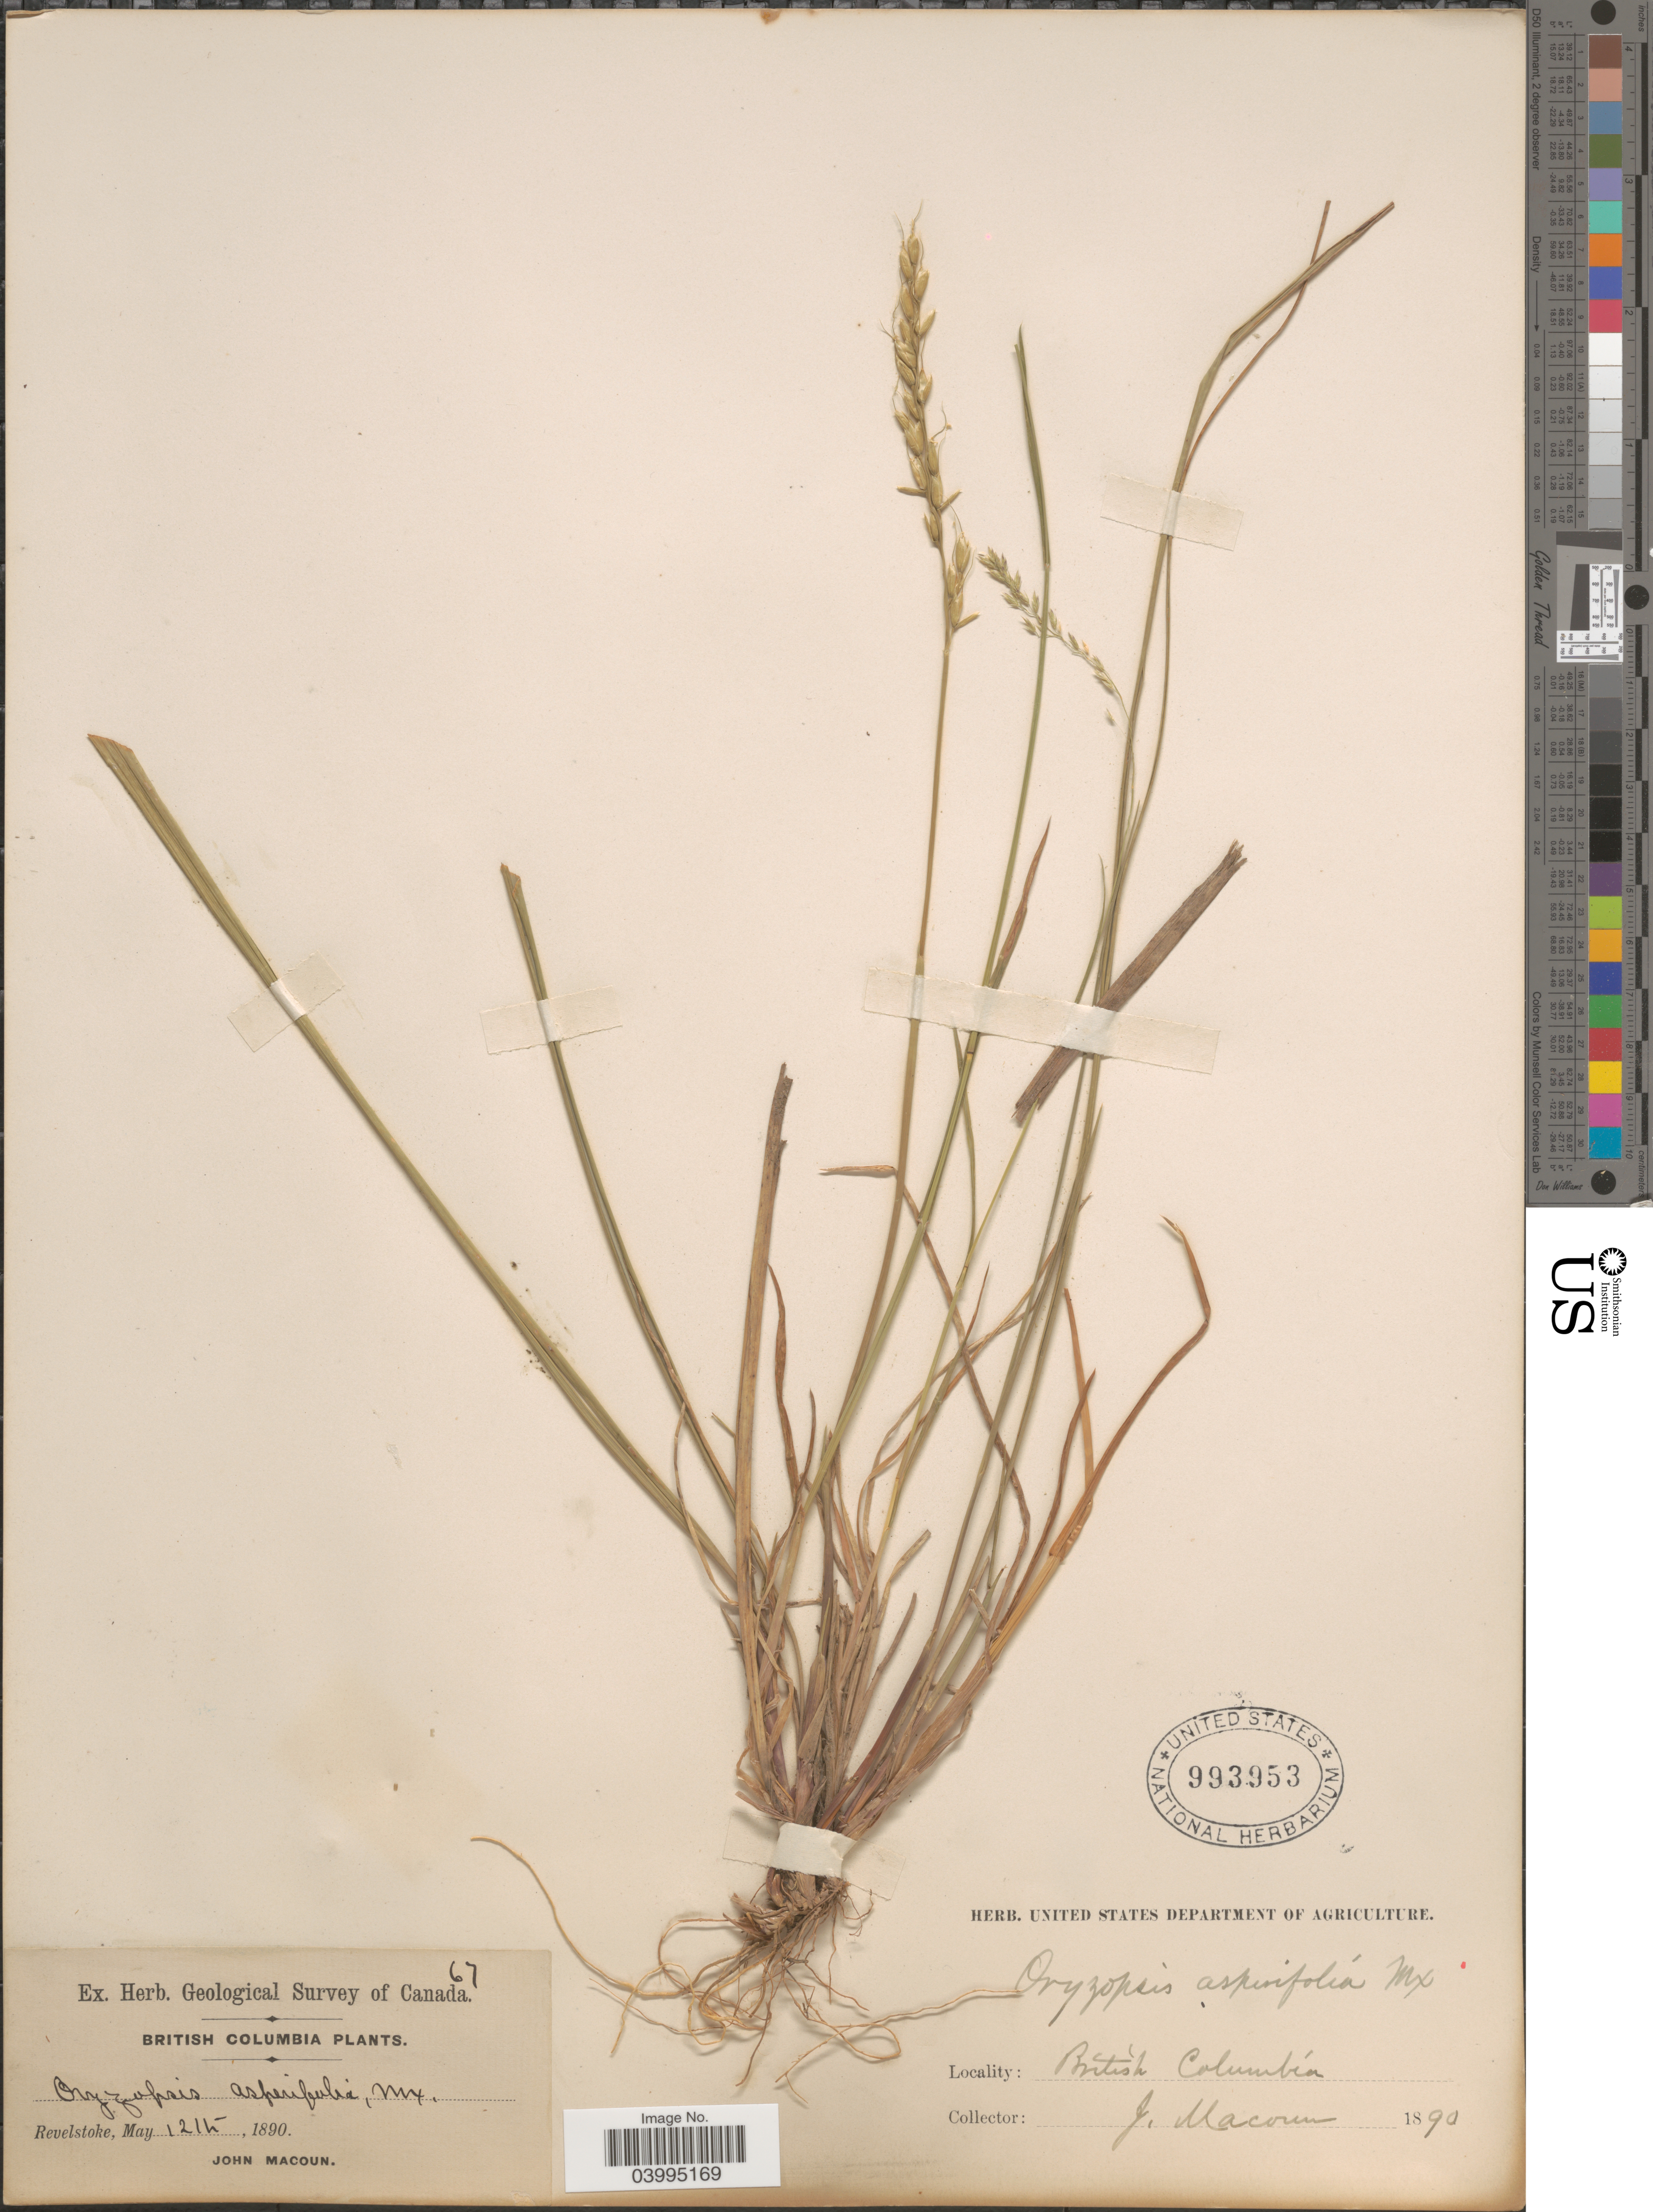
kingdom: Plantae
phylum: Tracheophyta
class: Liliopsida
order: Poales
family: Poaceae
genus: Oryzopsis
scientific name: Oryzopsis asperifolia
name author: Michx.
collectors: J. Macoun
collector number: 67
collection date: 1890-05-12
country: Canada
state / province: British Columbia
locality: Revelstoke.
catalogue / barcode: US 993953